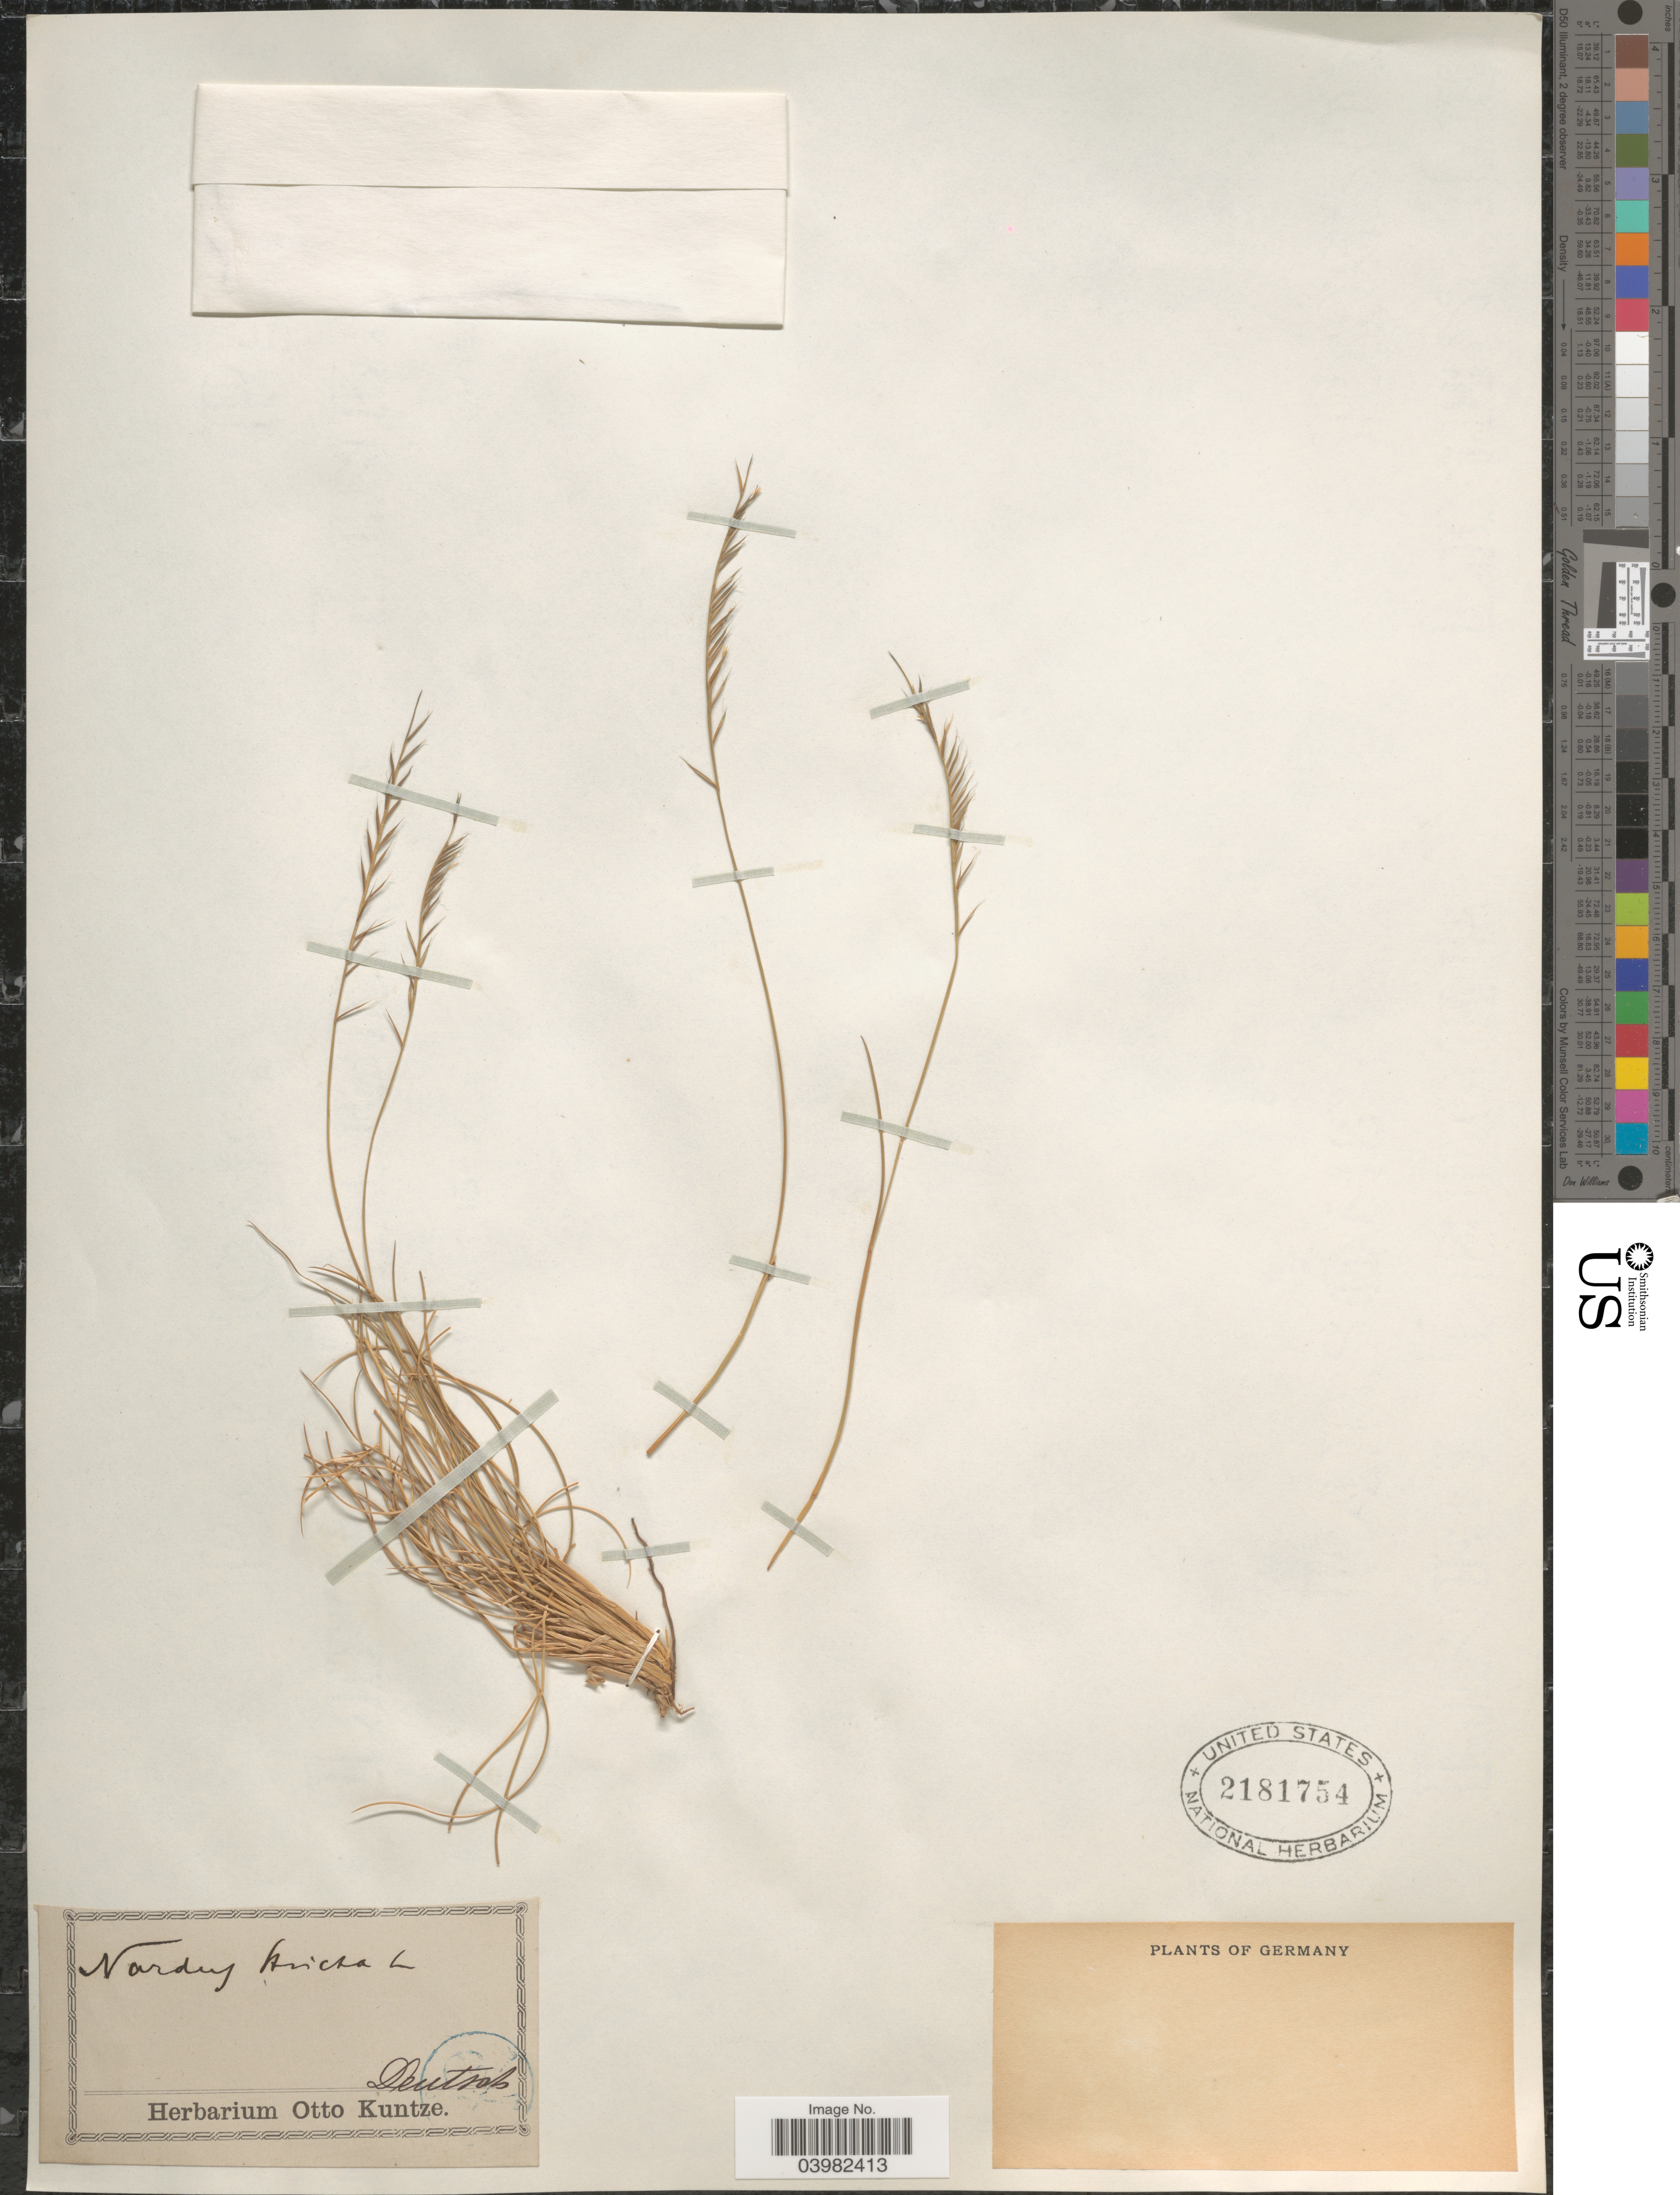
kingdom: Plantae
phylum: Tracheophyta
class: Liliopsida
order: Poales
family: Poaceae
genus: Nardus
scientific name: Nardus stricta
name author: L.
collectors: ex herb. Otto Kuntze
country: Germany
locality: Deutsch.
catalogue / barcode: US 2181754